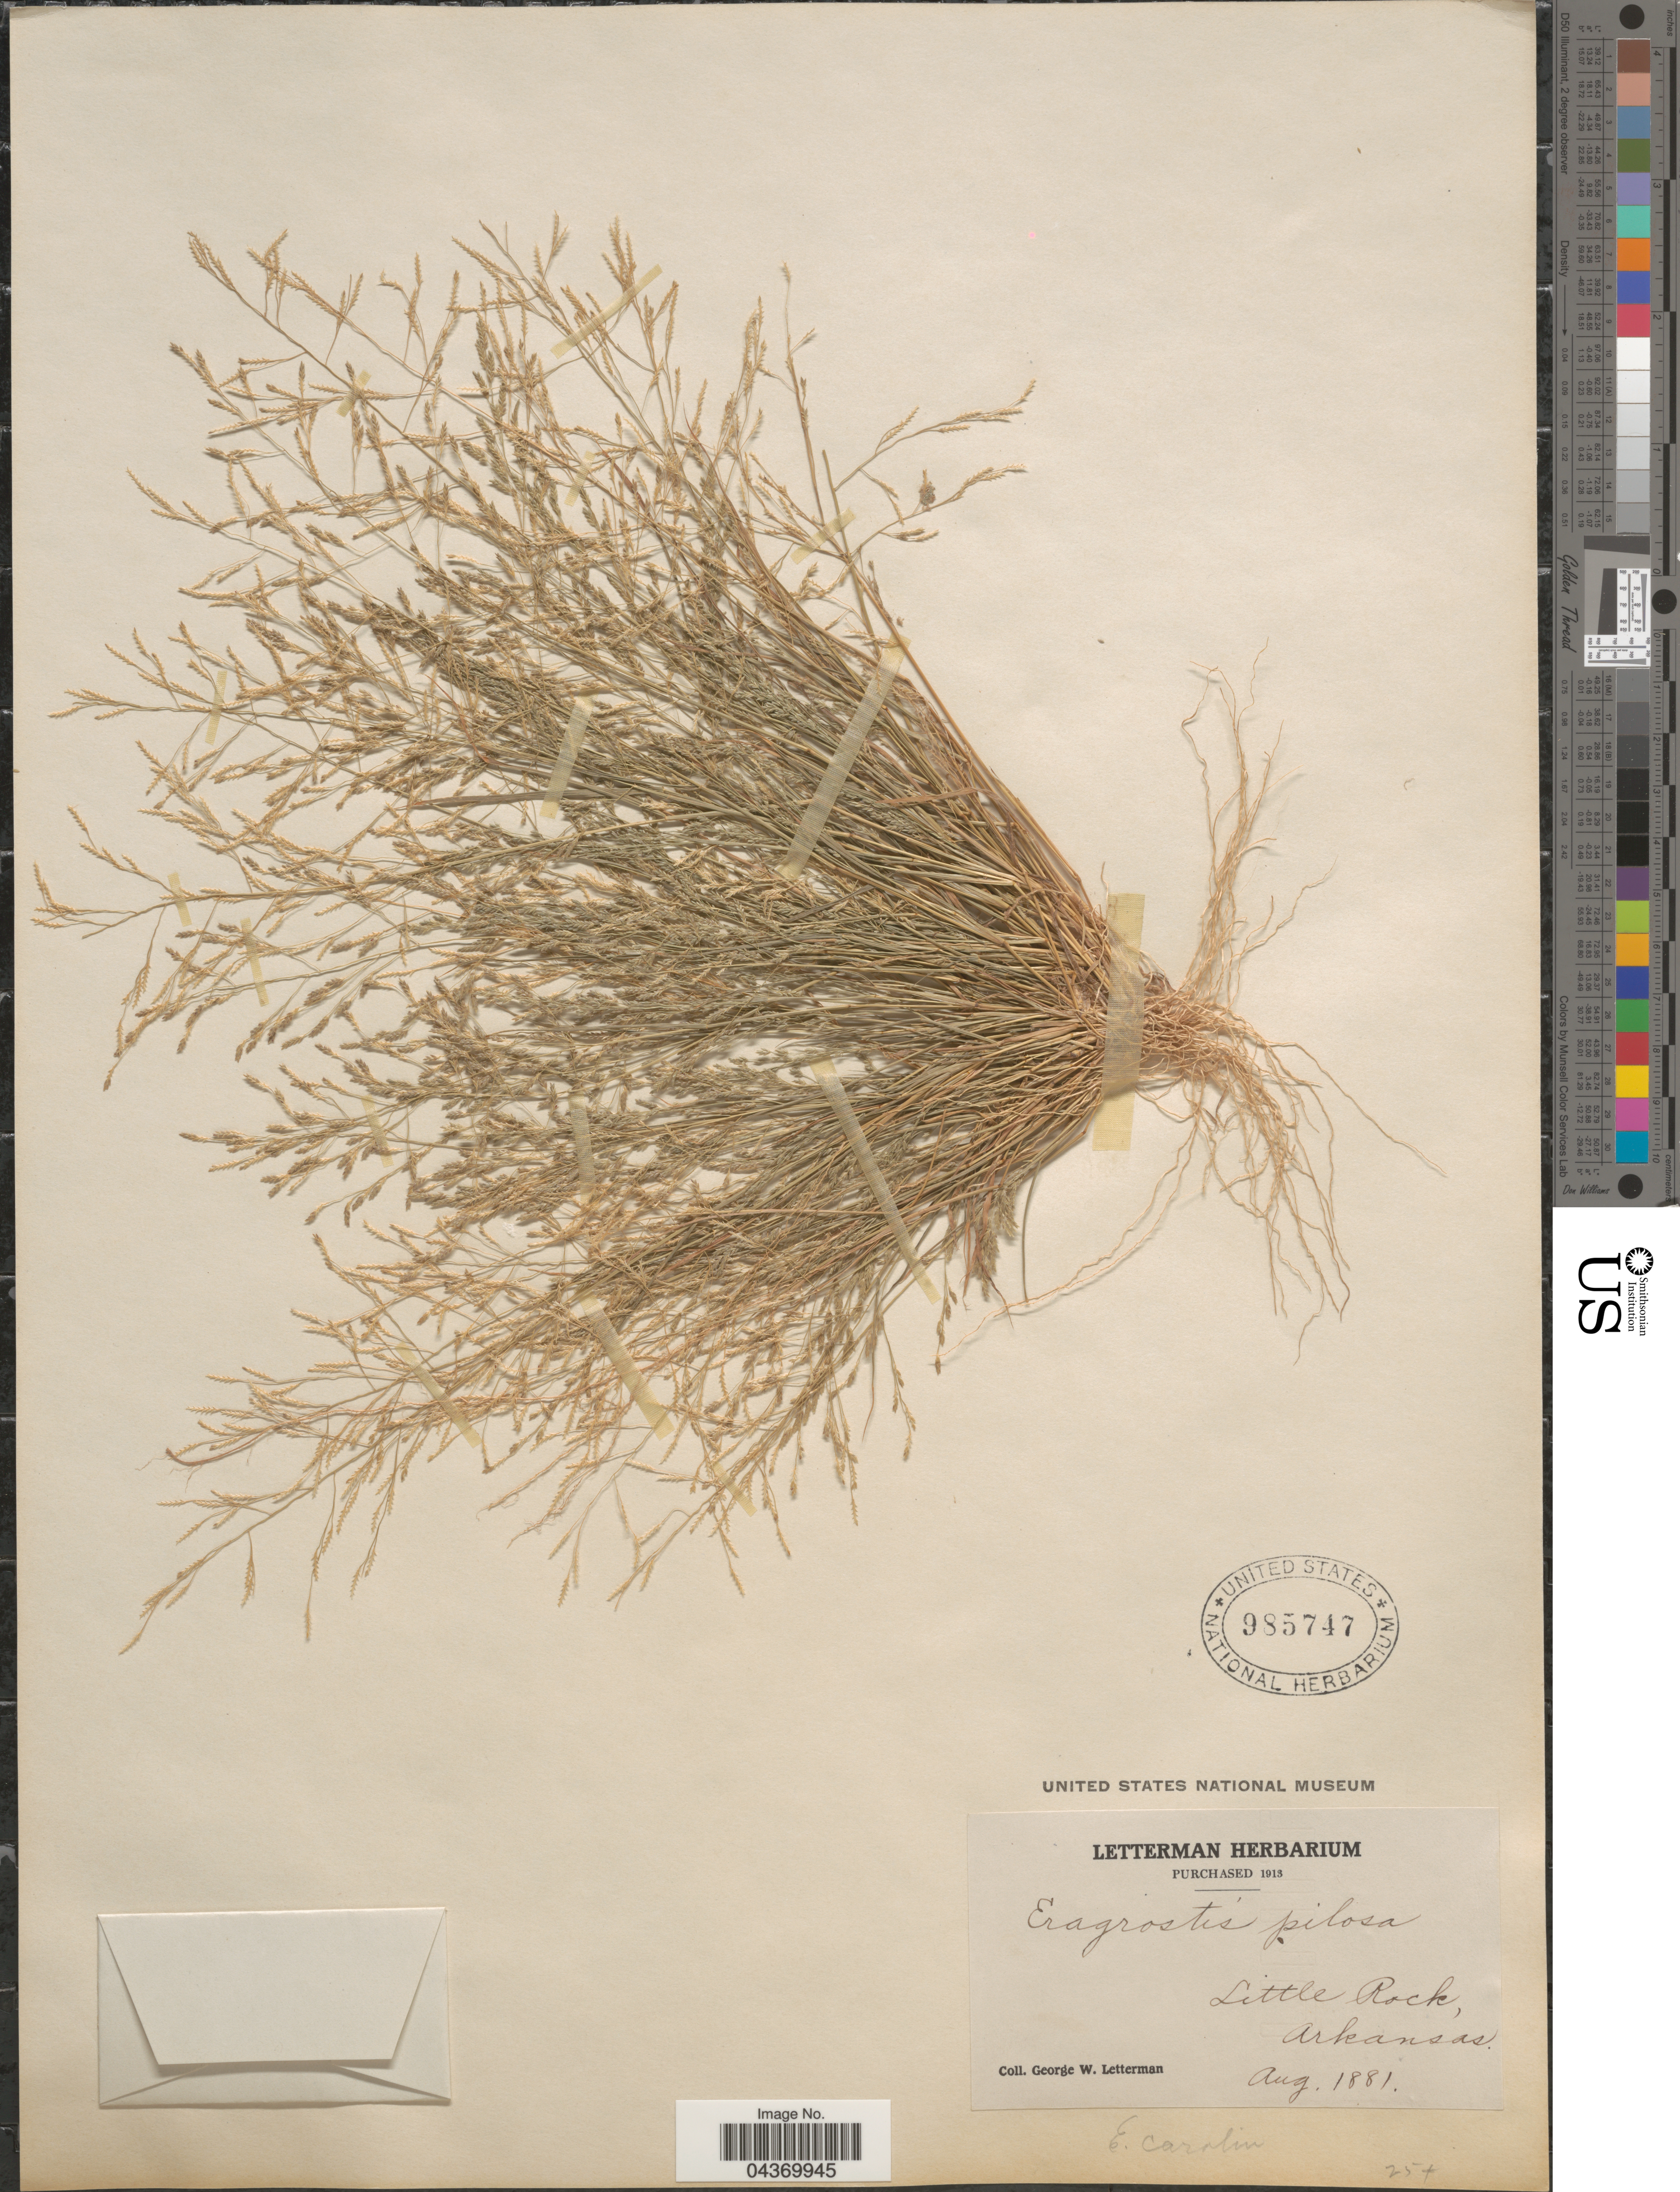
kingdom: Plantae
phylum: Tracheophyta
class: Liliopsida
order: Poales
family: Poaceae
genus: Eragrostis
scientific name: Eragrostis pectinacea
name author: (Michx.) Nees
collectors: G. W. Letterman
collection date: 1881-08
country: United States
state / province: Arkansas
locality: Little Rock.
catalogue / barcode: US 985747